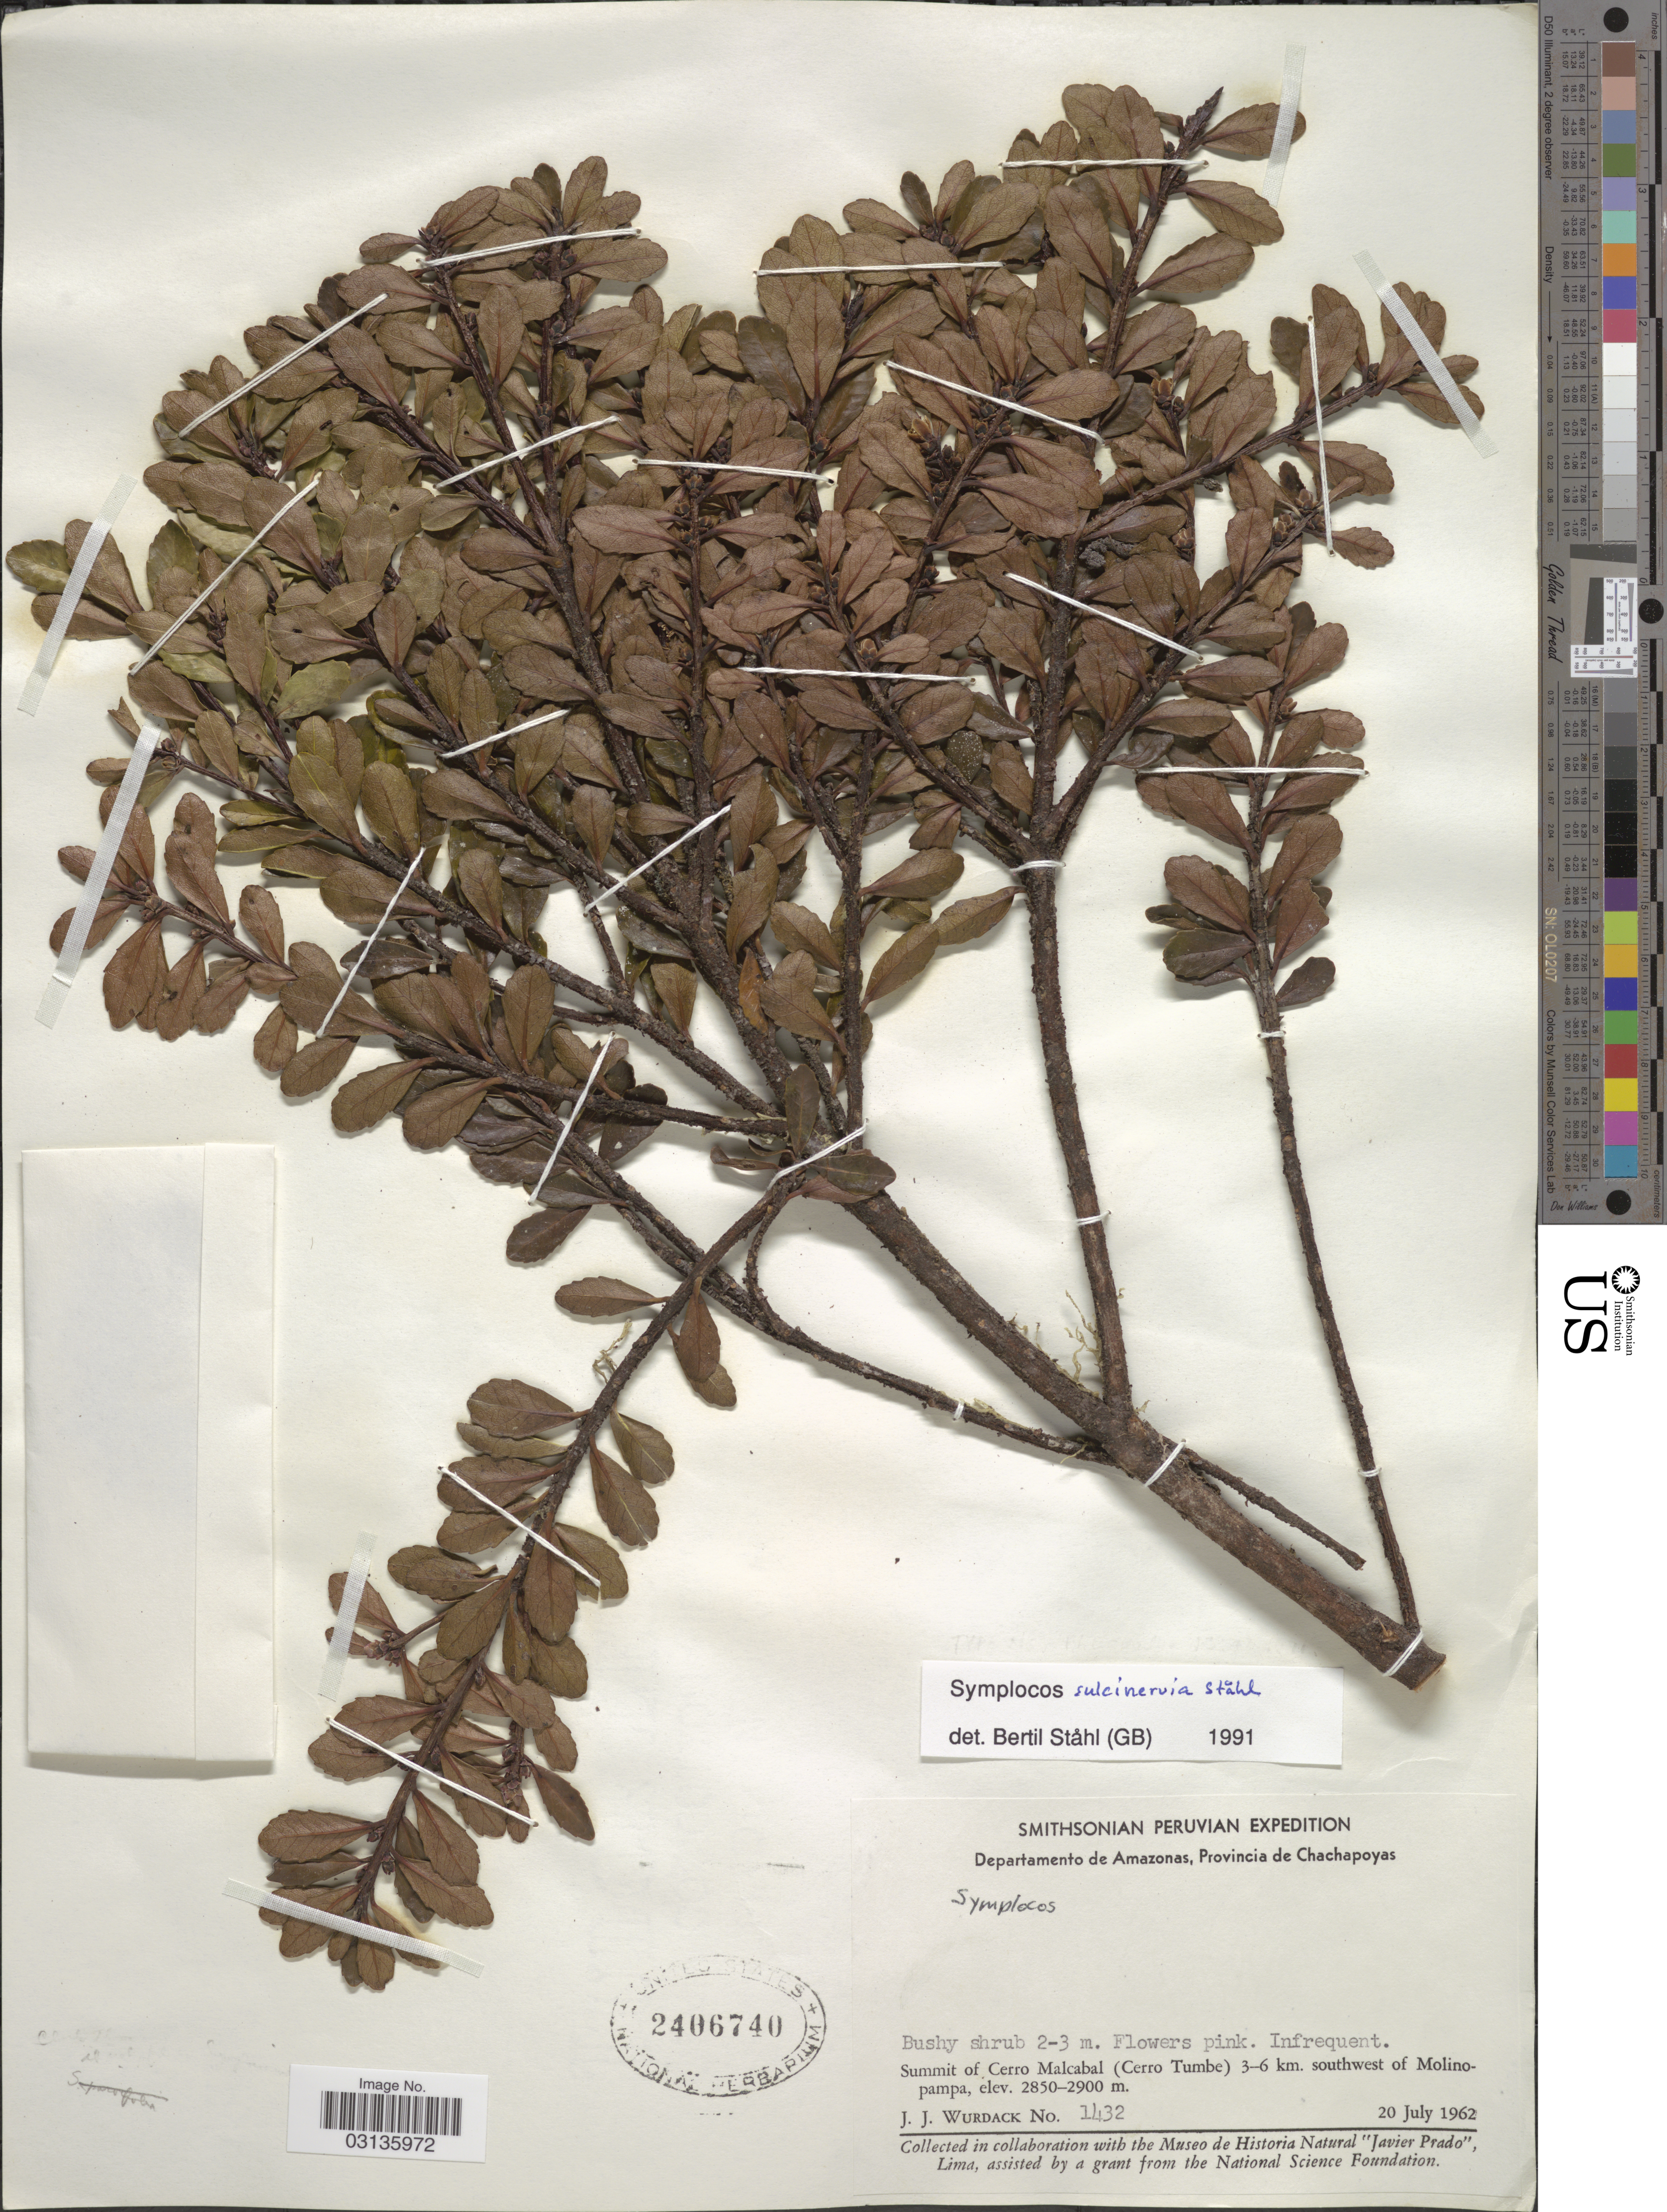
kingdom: Plantae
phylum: Tracheophyta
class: Magnoliopsida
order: Ericales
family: Symplocaceae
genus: Symplocos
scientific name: Symplocos sulcinervia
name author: B. Ståhl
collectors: J. J. Wurdack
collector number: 1432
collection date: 1962-07-20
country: Peru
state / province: Amazonas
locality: Departamento de Amazonas, Provincia de Chachapoyas. Summit of Cerro Malcabal (Cerro Tumbe) 3-6 km. southwest of Molino-pampa.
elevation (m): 2850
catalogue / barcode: US 2406740